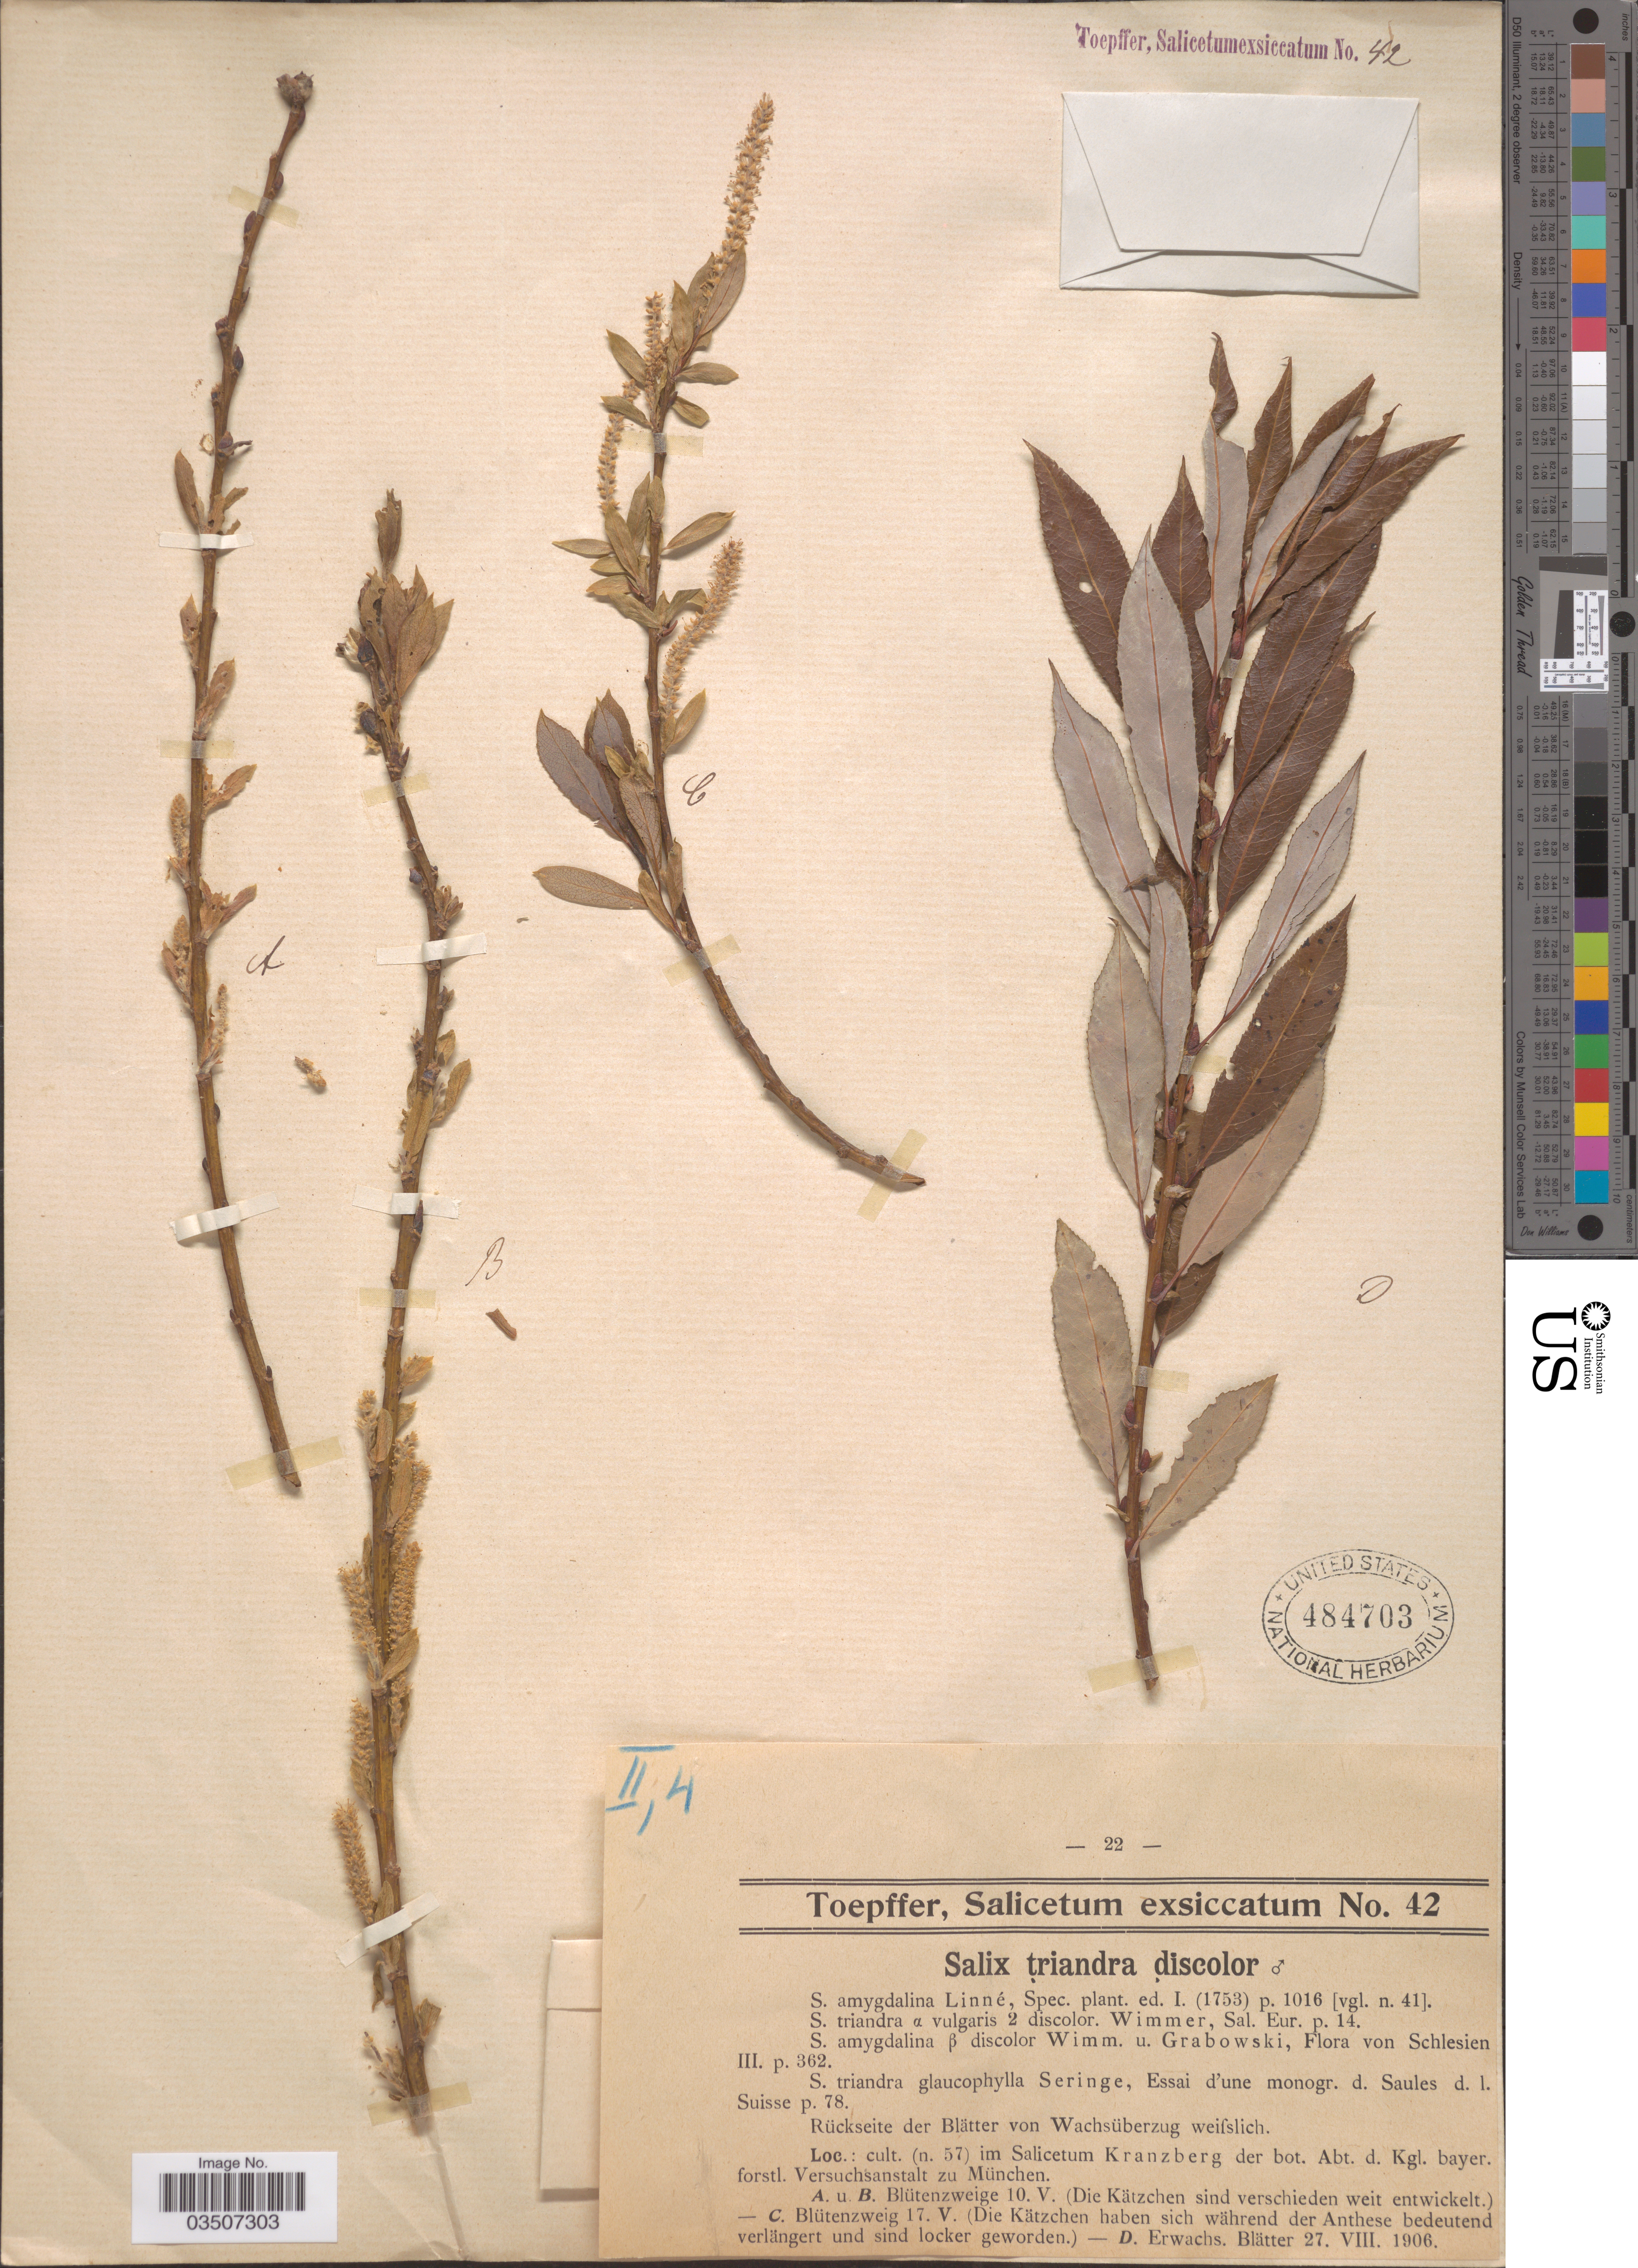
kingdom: Plantae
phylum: Tracheophyta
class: Magnoliopsida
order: Malpighiales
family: Salicaceae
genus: Salix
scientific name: Salix triandra var. discolor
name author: (Wimm. & Grab.) Andersson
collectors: A. Toepffer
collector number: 42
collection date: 1906-05-10/1906-08-27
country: Germany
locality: Im Salicetum Kranzberg der bot. Abt. d. Kgl. bayer. forstl. Versuchsanstalt zu München.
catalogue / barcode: US 484703